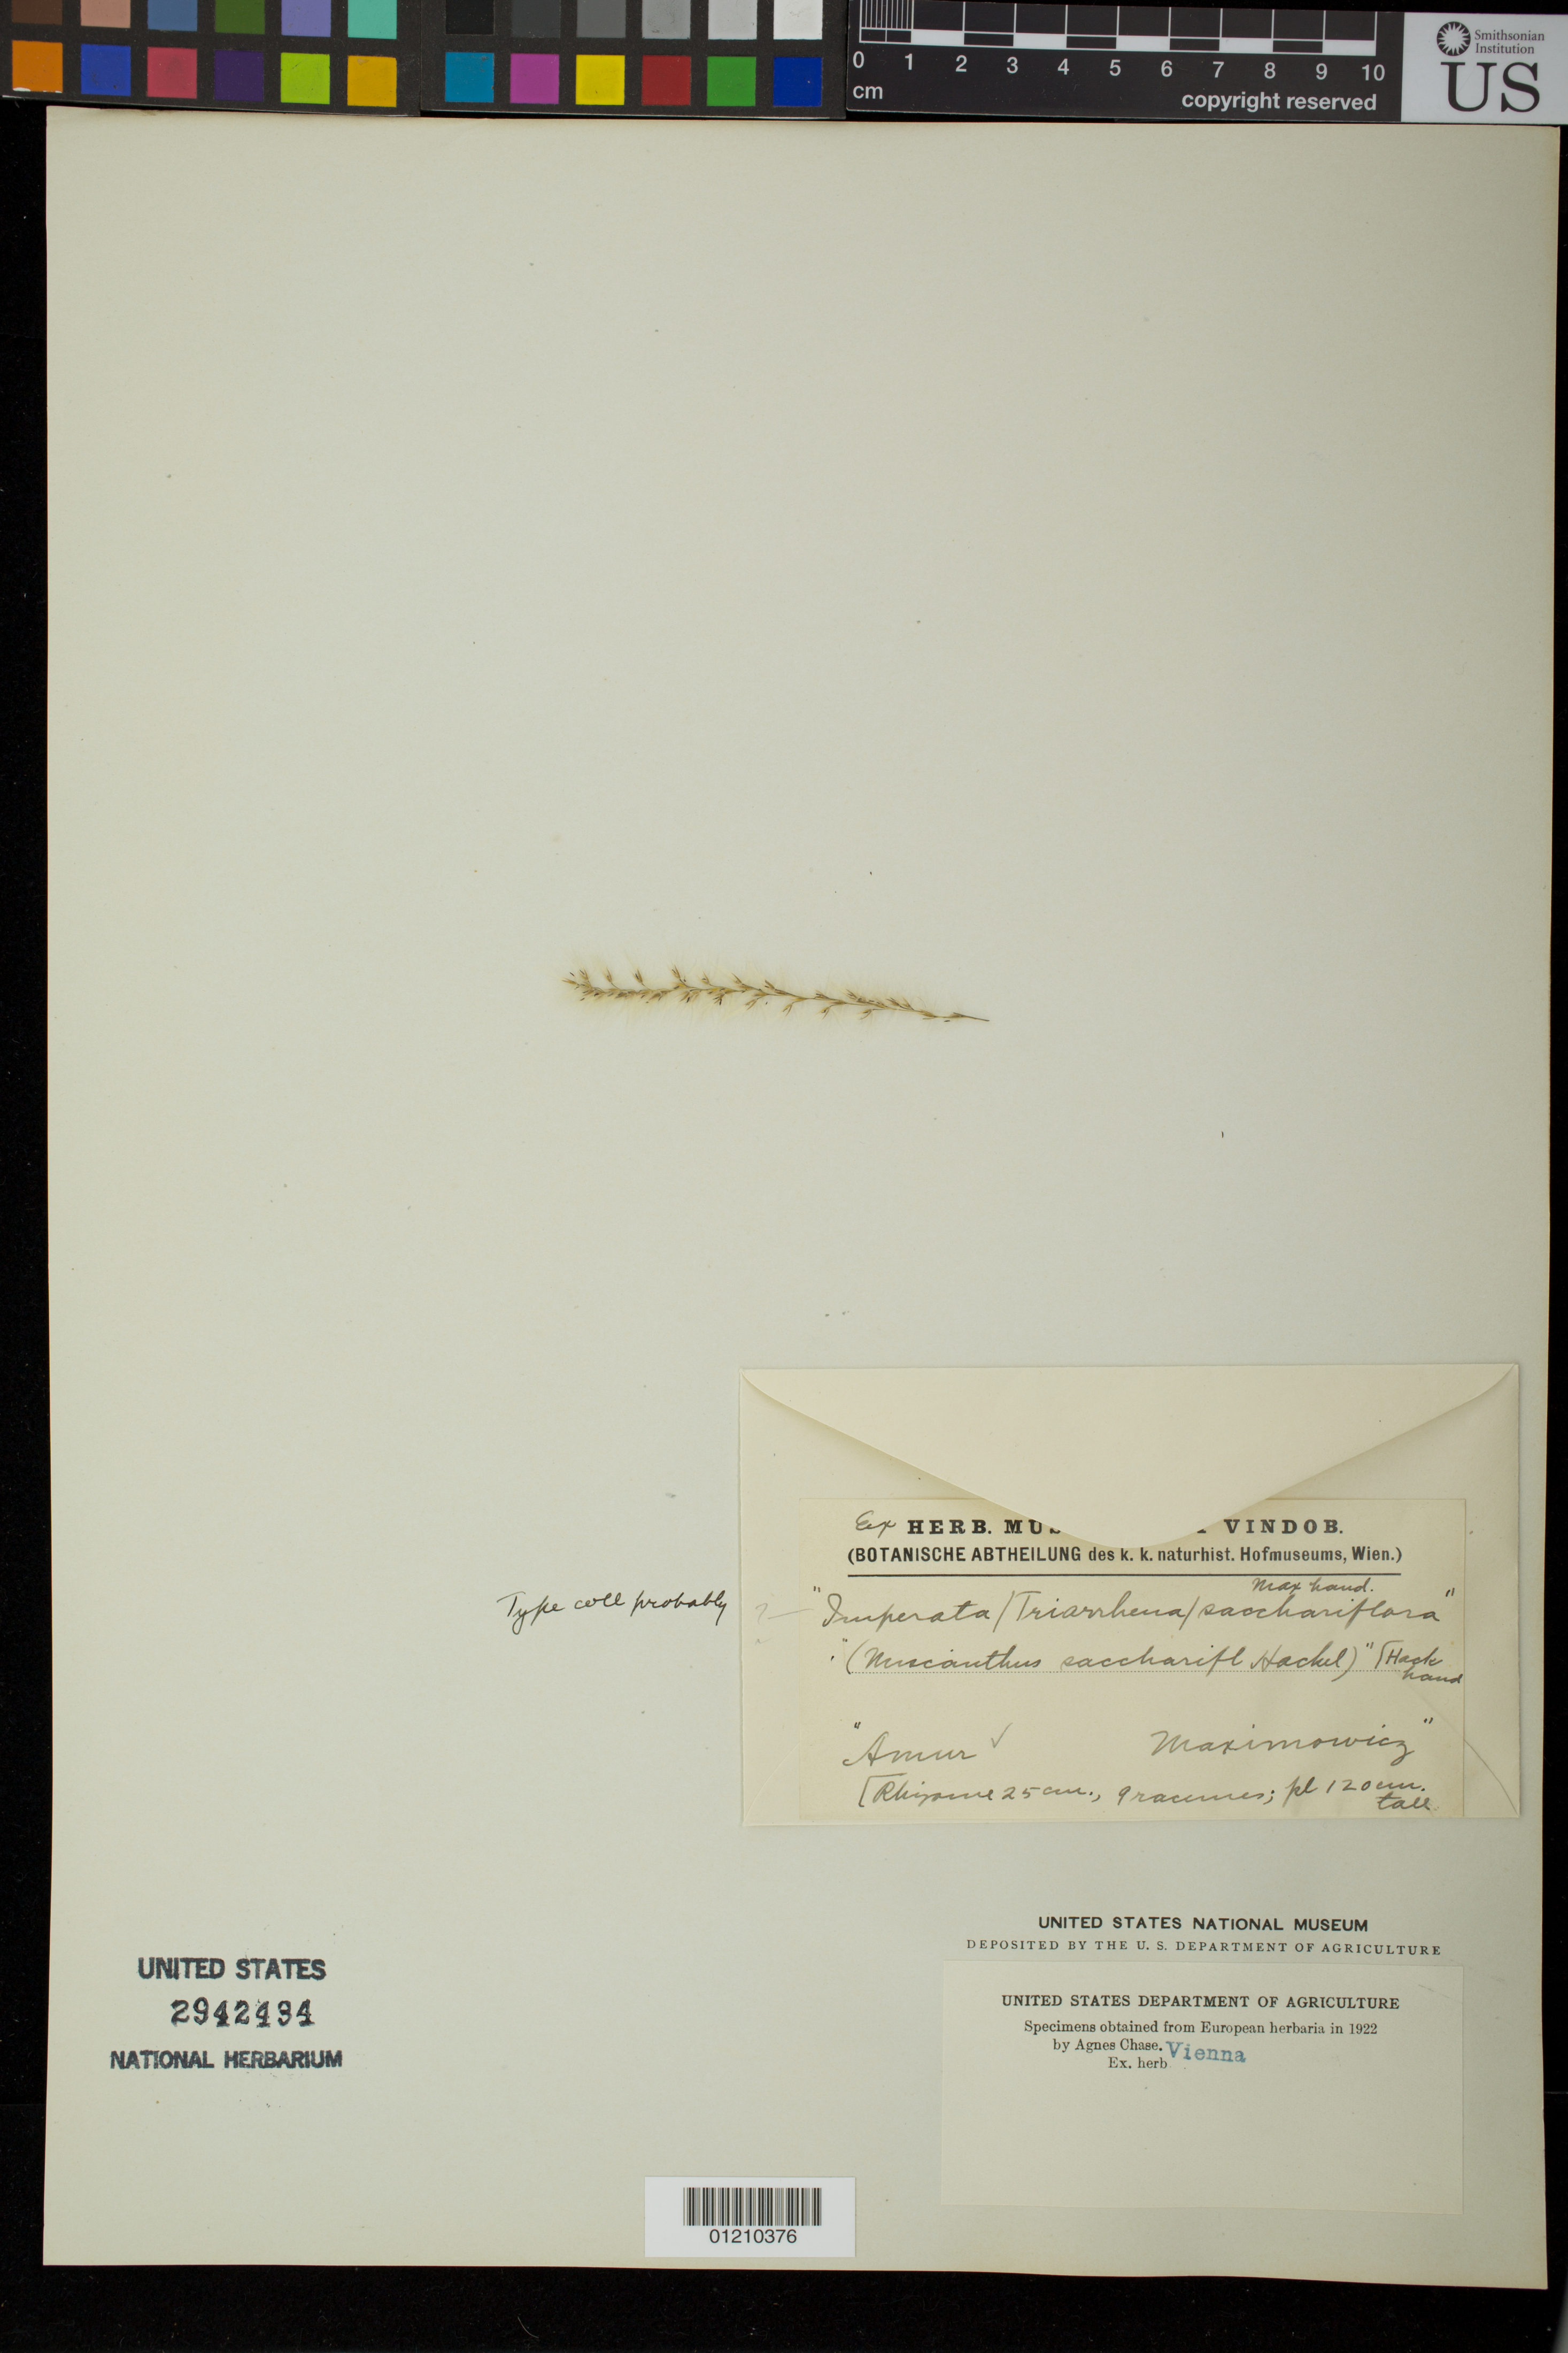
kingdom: Plantae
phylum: Tracheophyta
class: Liliopsida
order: Poales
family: Poaceae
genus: Imperata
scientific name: Imperata sacchariflora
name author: Maxim.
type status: Type Collection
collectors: C. J. Maximowicz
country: Russian Federation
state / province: Amur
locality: Amu.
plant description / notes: Fragmentary material of type specimen ex herb. Vienna.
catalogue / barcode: US 2942434